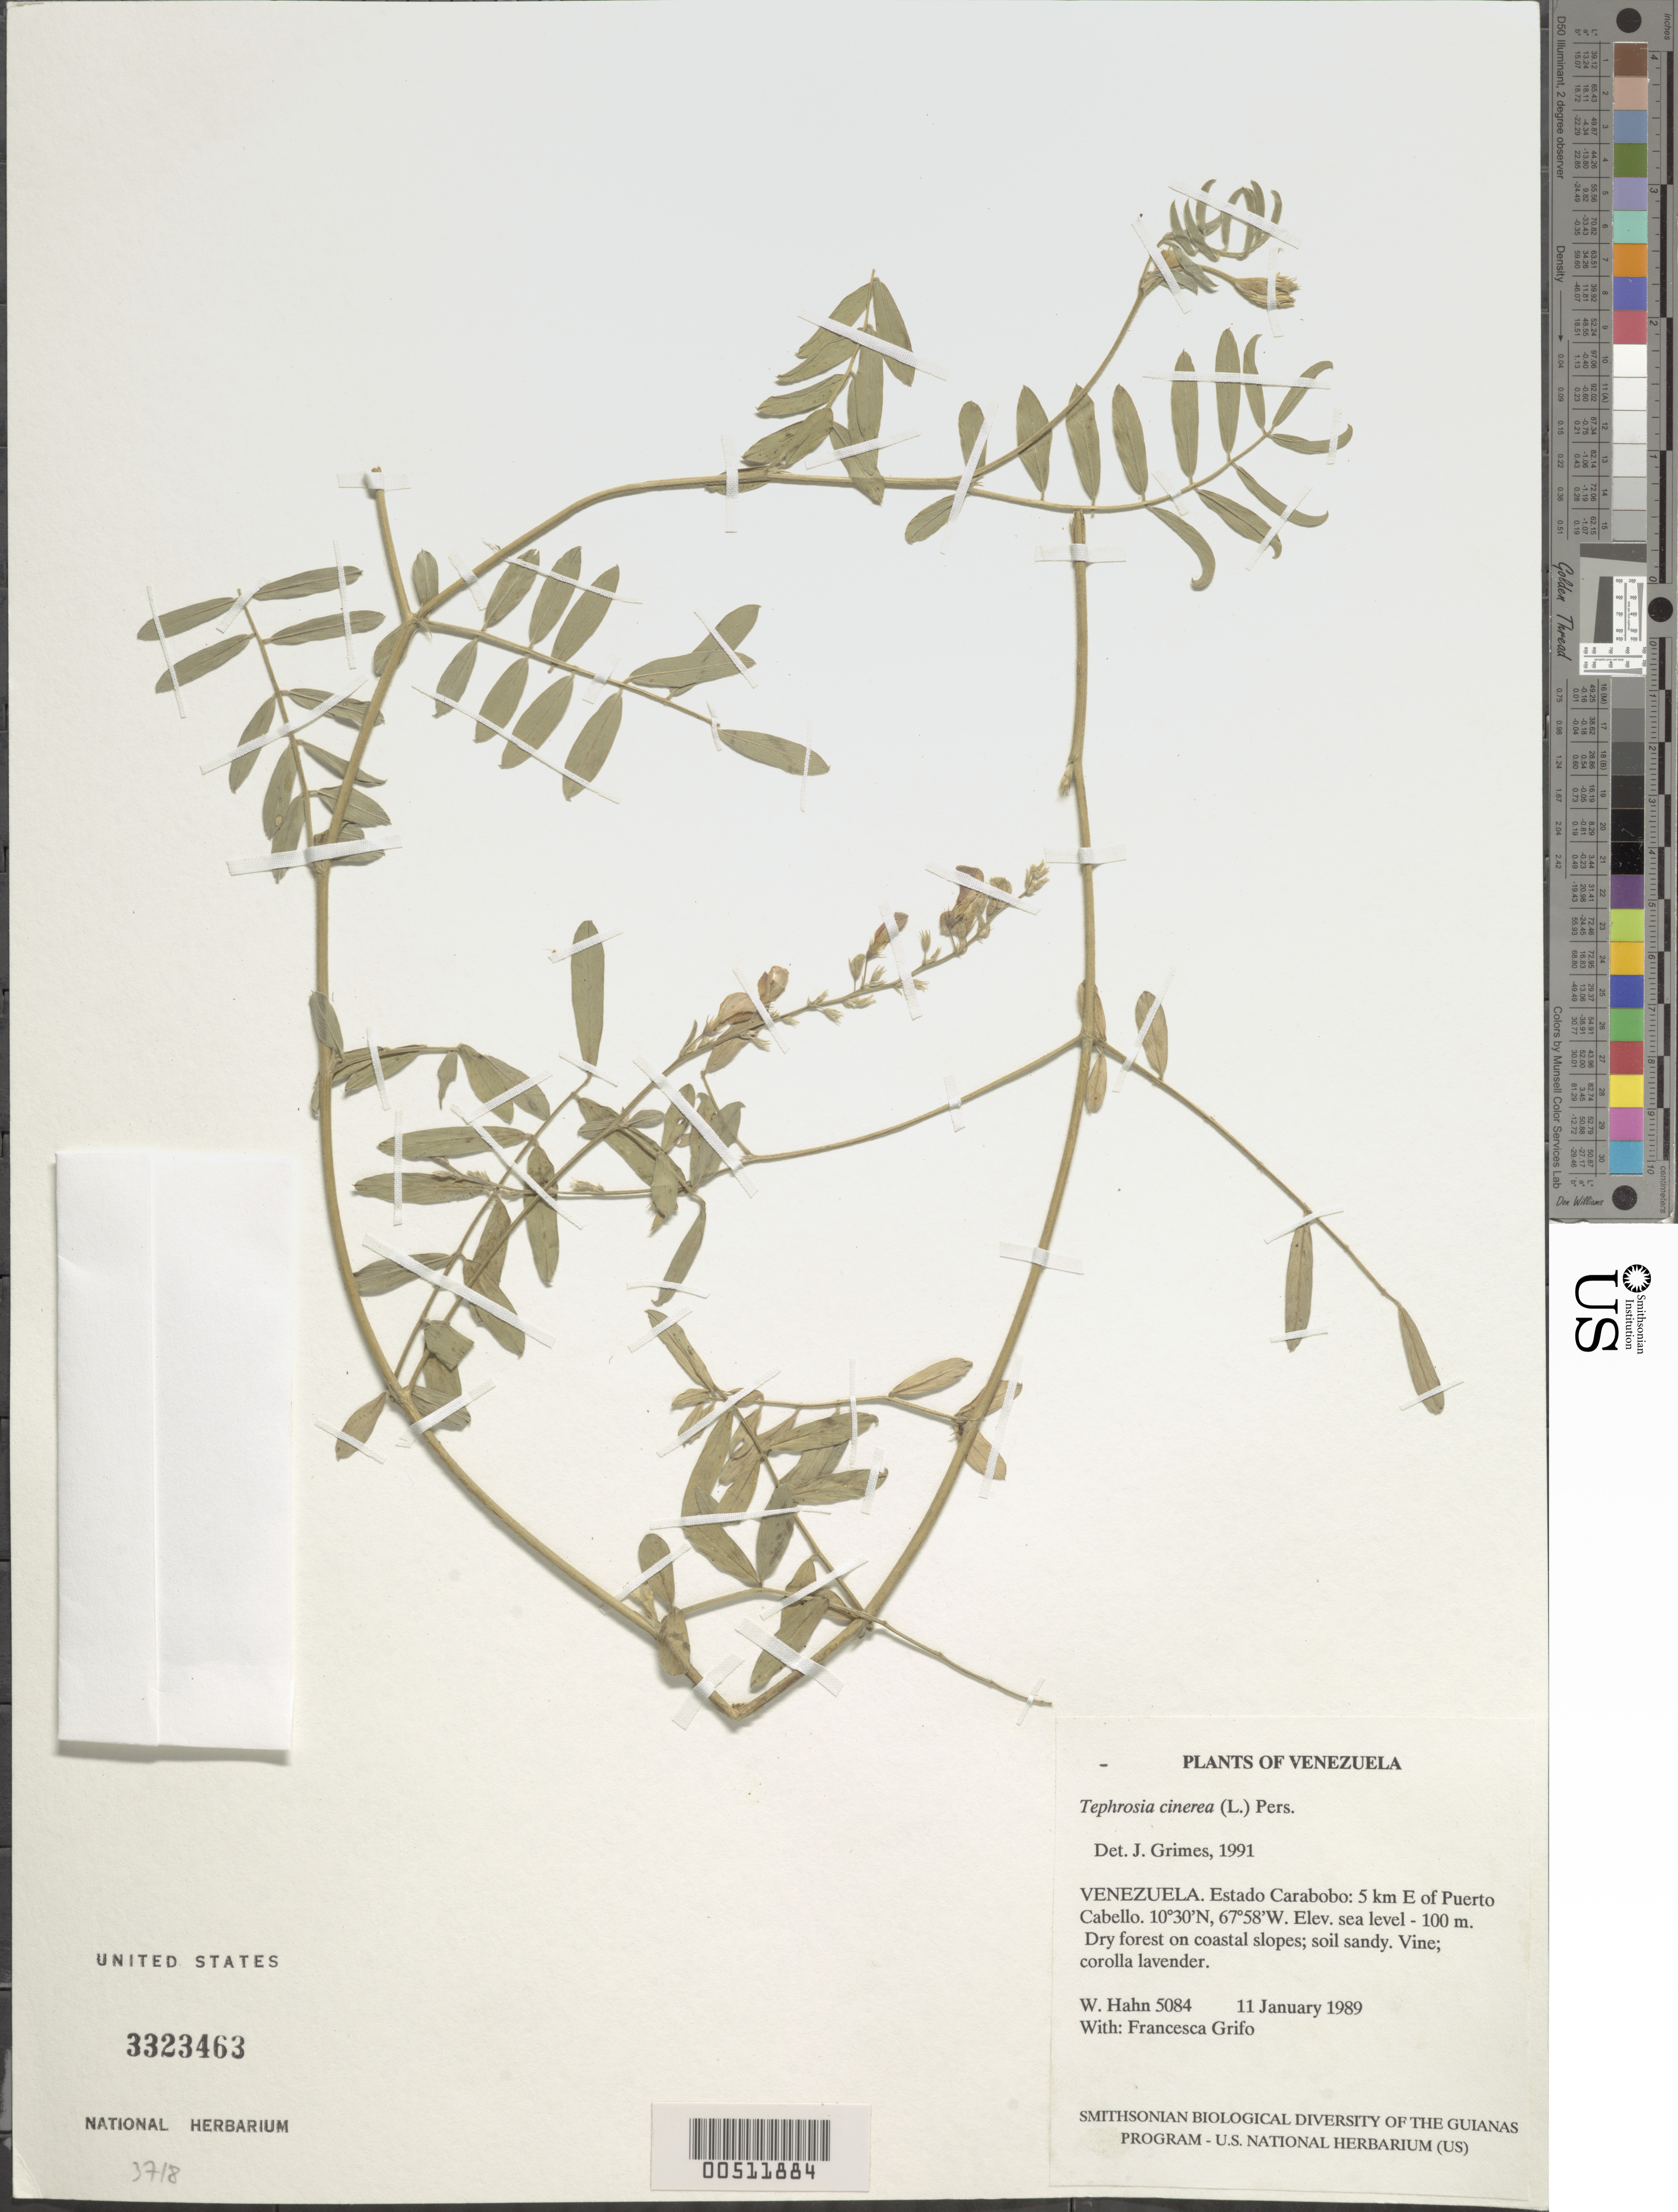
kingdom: Plantae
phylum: Tracheophyta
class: Magnoliopsida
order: Fabales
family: Fabaceae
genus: Tephrosia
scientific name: Tephrosia cinerea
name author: (L.) Pers.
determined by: Grimes, J.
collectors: W. J. Hahn & F. Grifo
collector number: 5084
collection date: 1989-01-11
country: Venezuela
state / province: Carabobo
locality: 5 km E of Puerto Cabello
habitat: Dry forest on coastal slopes; soil sandy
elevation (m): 0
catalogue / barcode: US 3323463